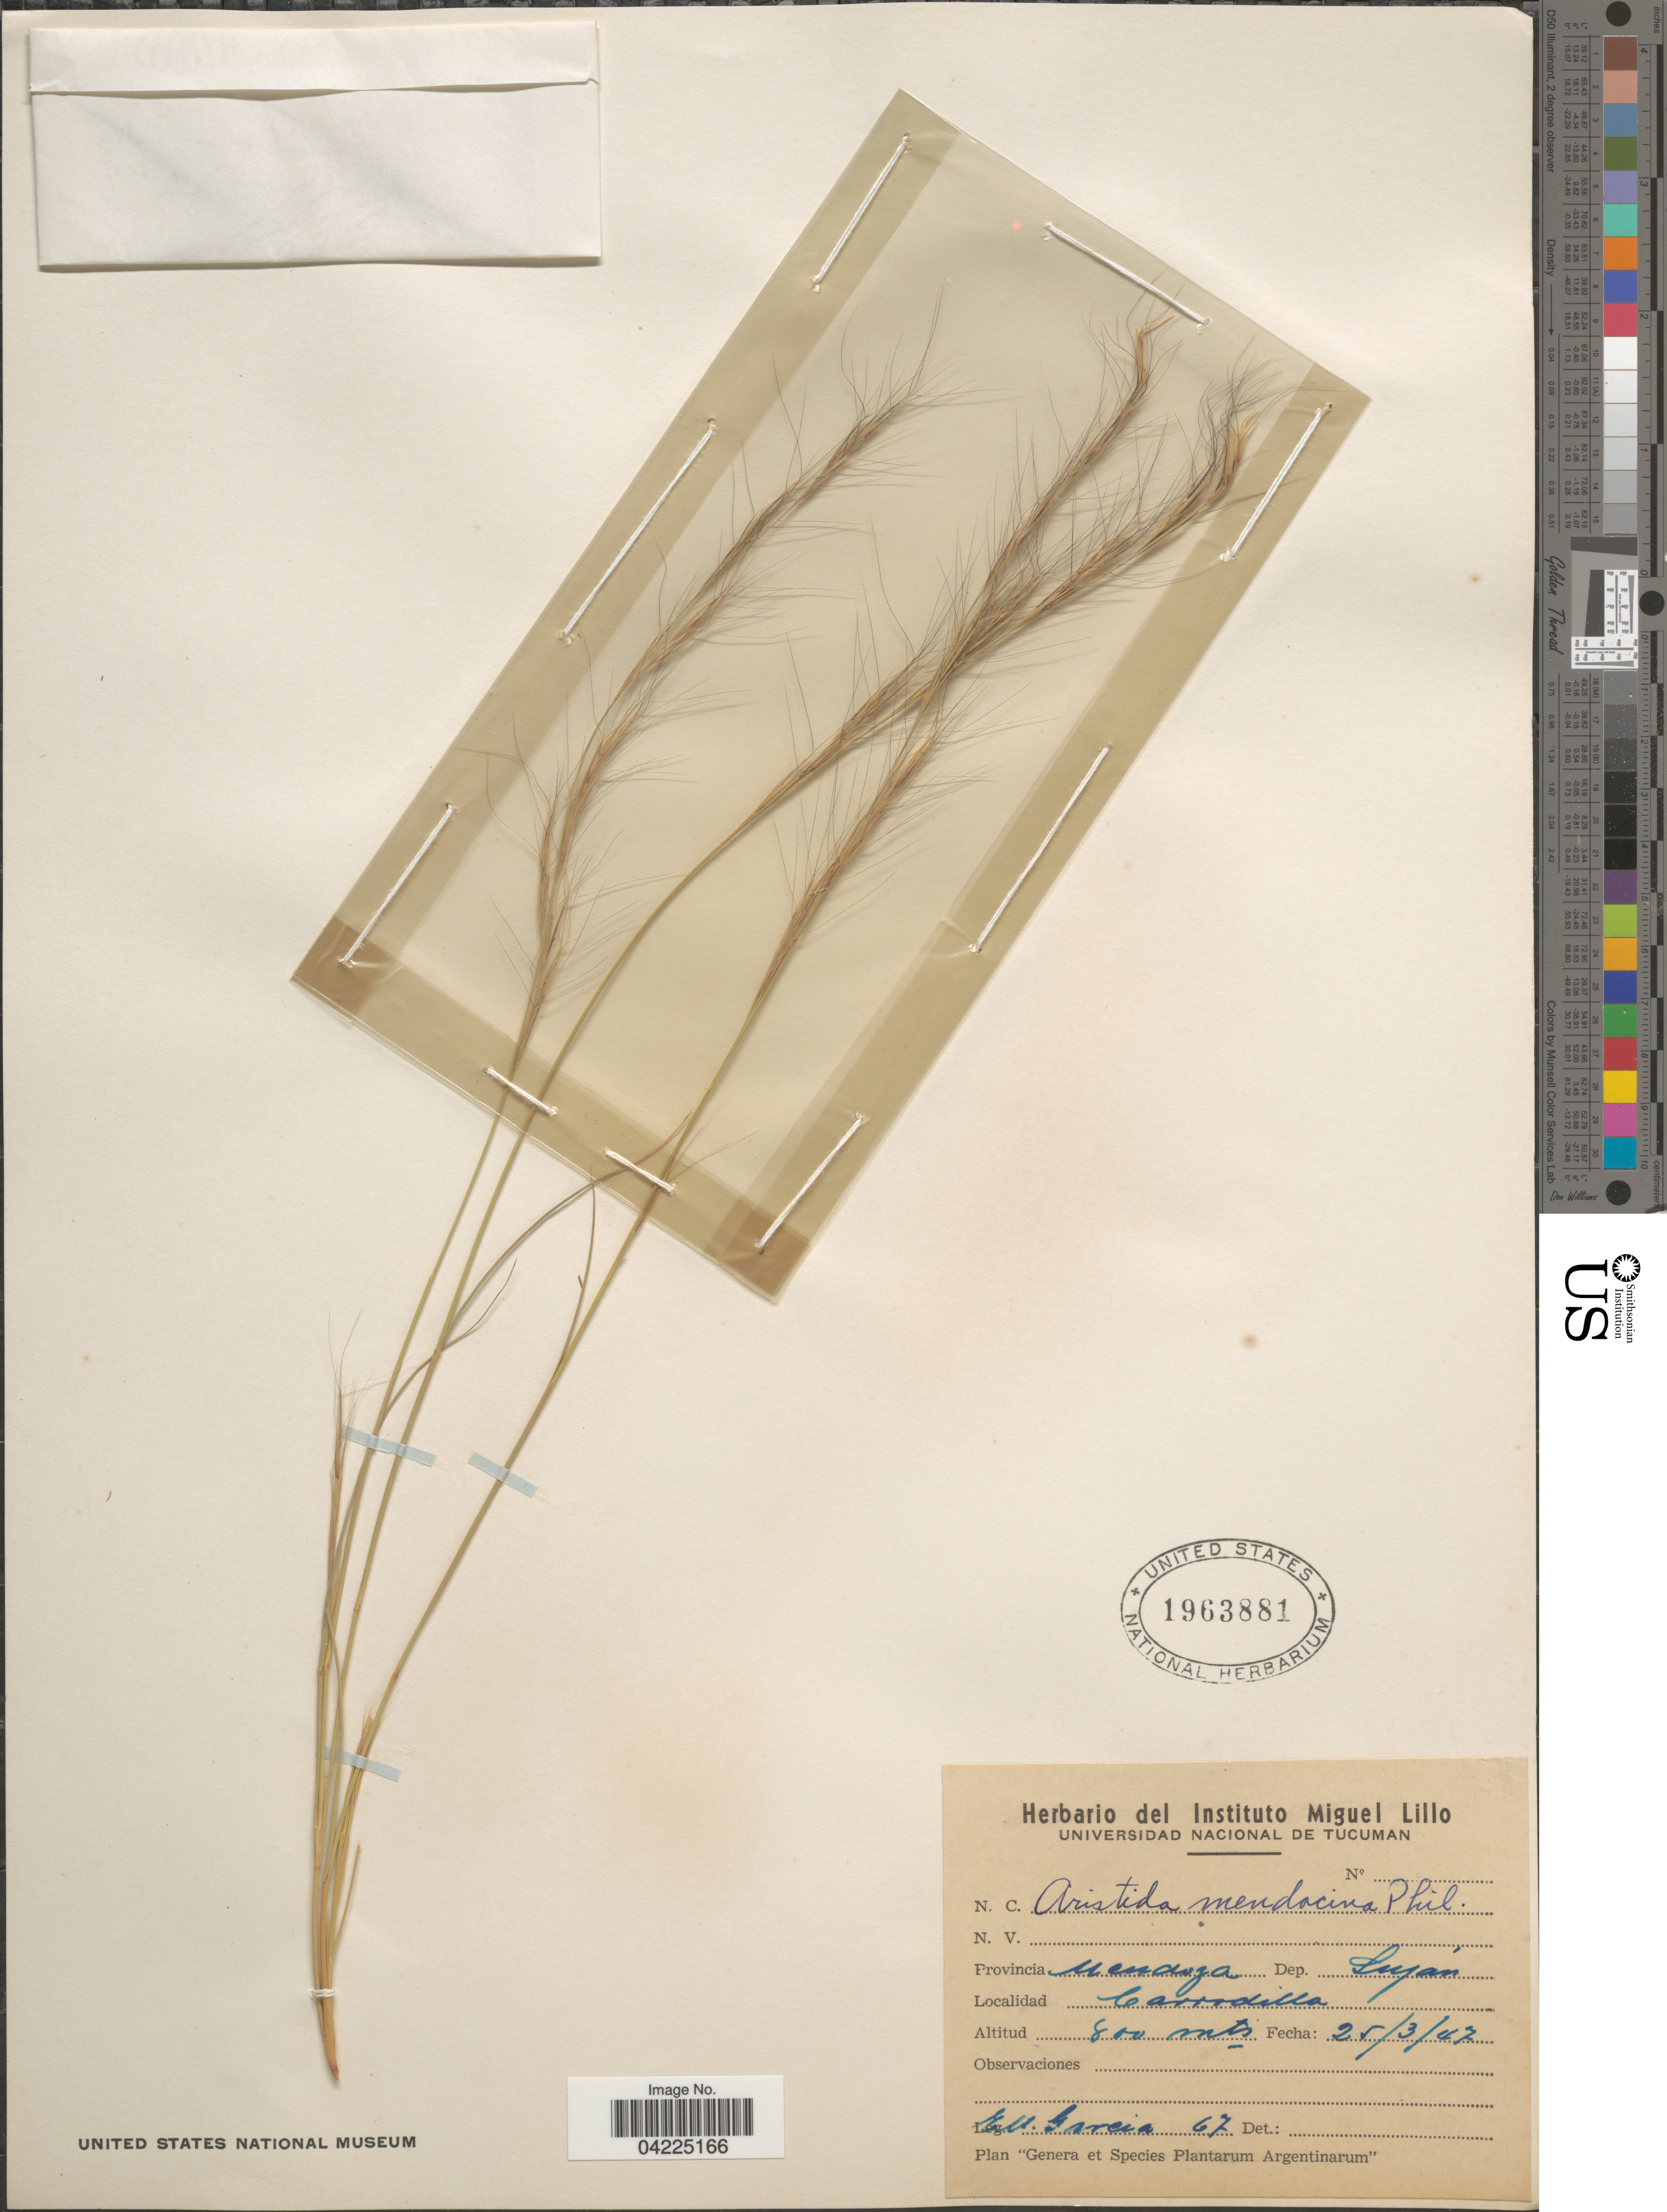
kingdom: Plantae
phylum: Tracheophyta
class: Liliopsida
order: Poales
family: Poaceae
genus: Aristida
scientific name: Aristida mendocina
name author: Phil.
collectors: E. Gareia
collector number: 67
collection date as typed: Transcribed d/m/y: 25/3/47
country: Argentina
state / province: Mendoza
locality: Dep. Luyán. Corrodilla.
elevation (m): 800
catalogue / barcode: US 1963881